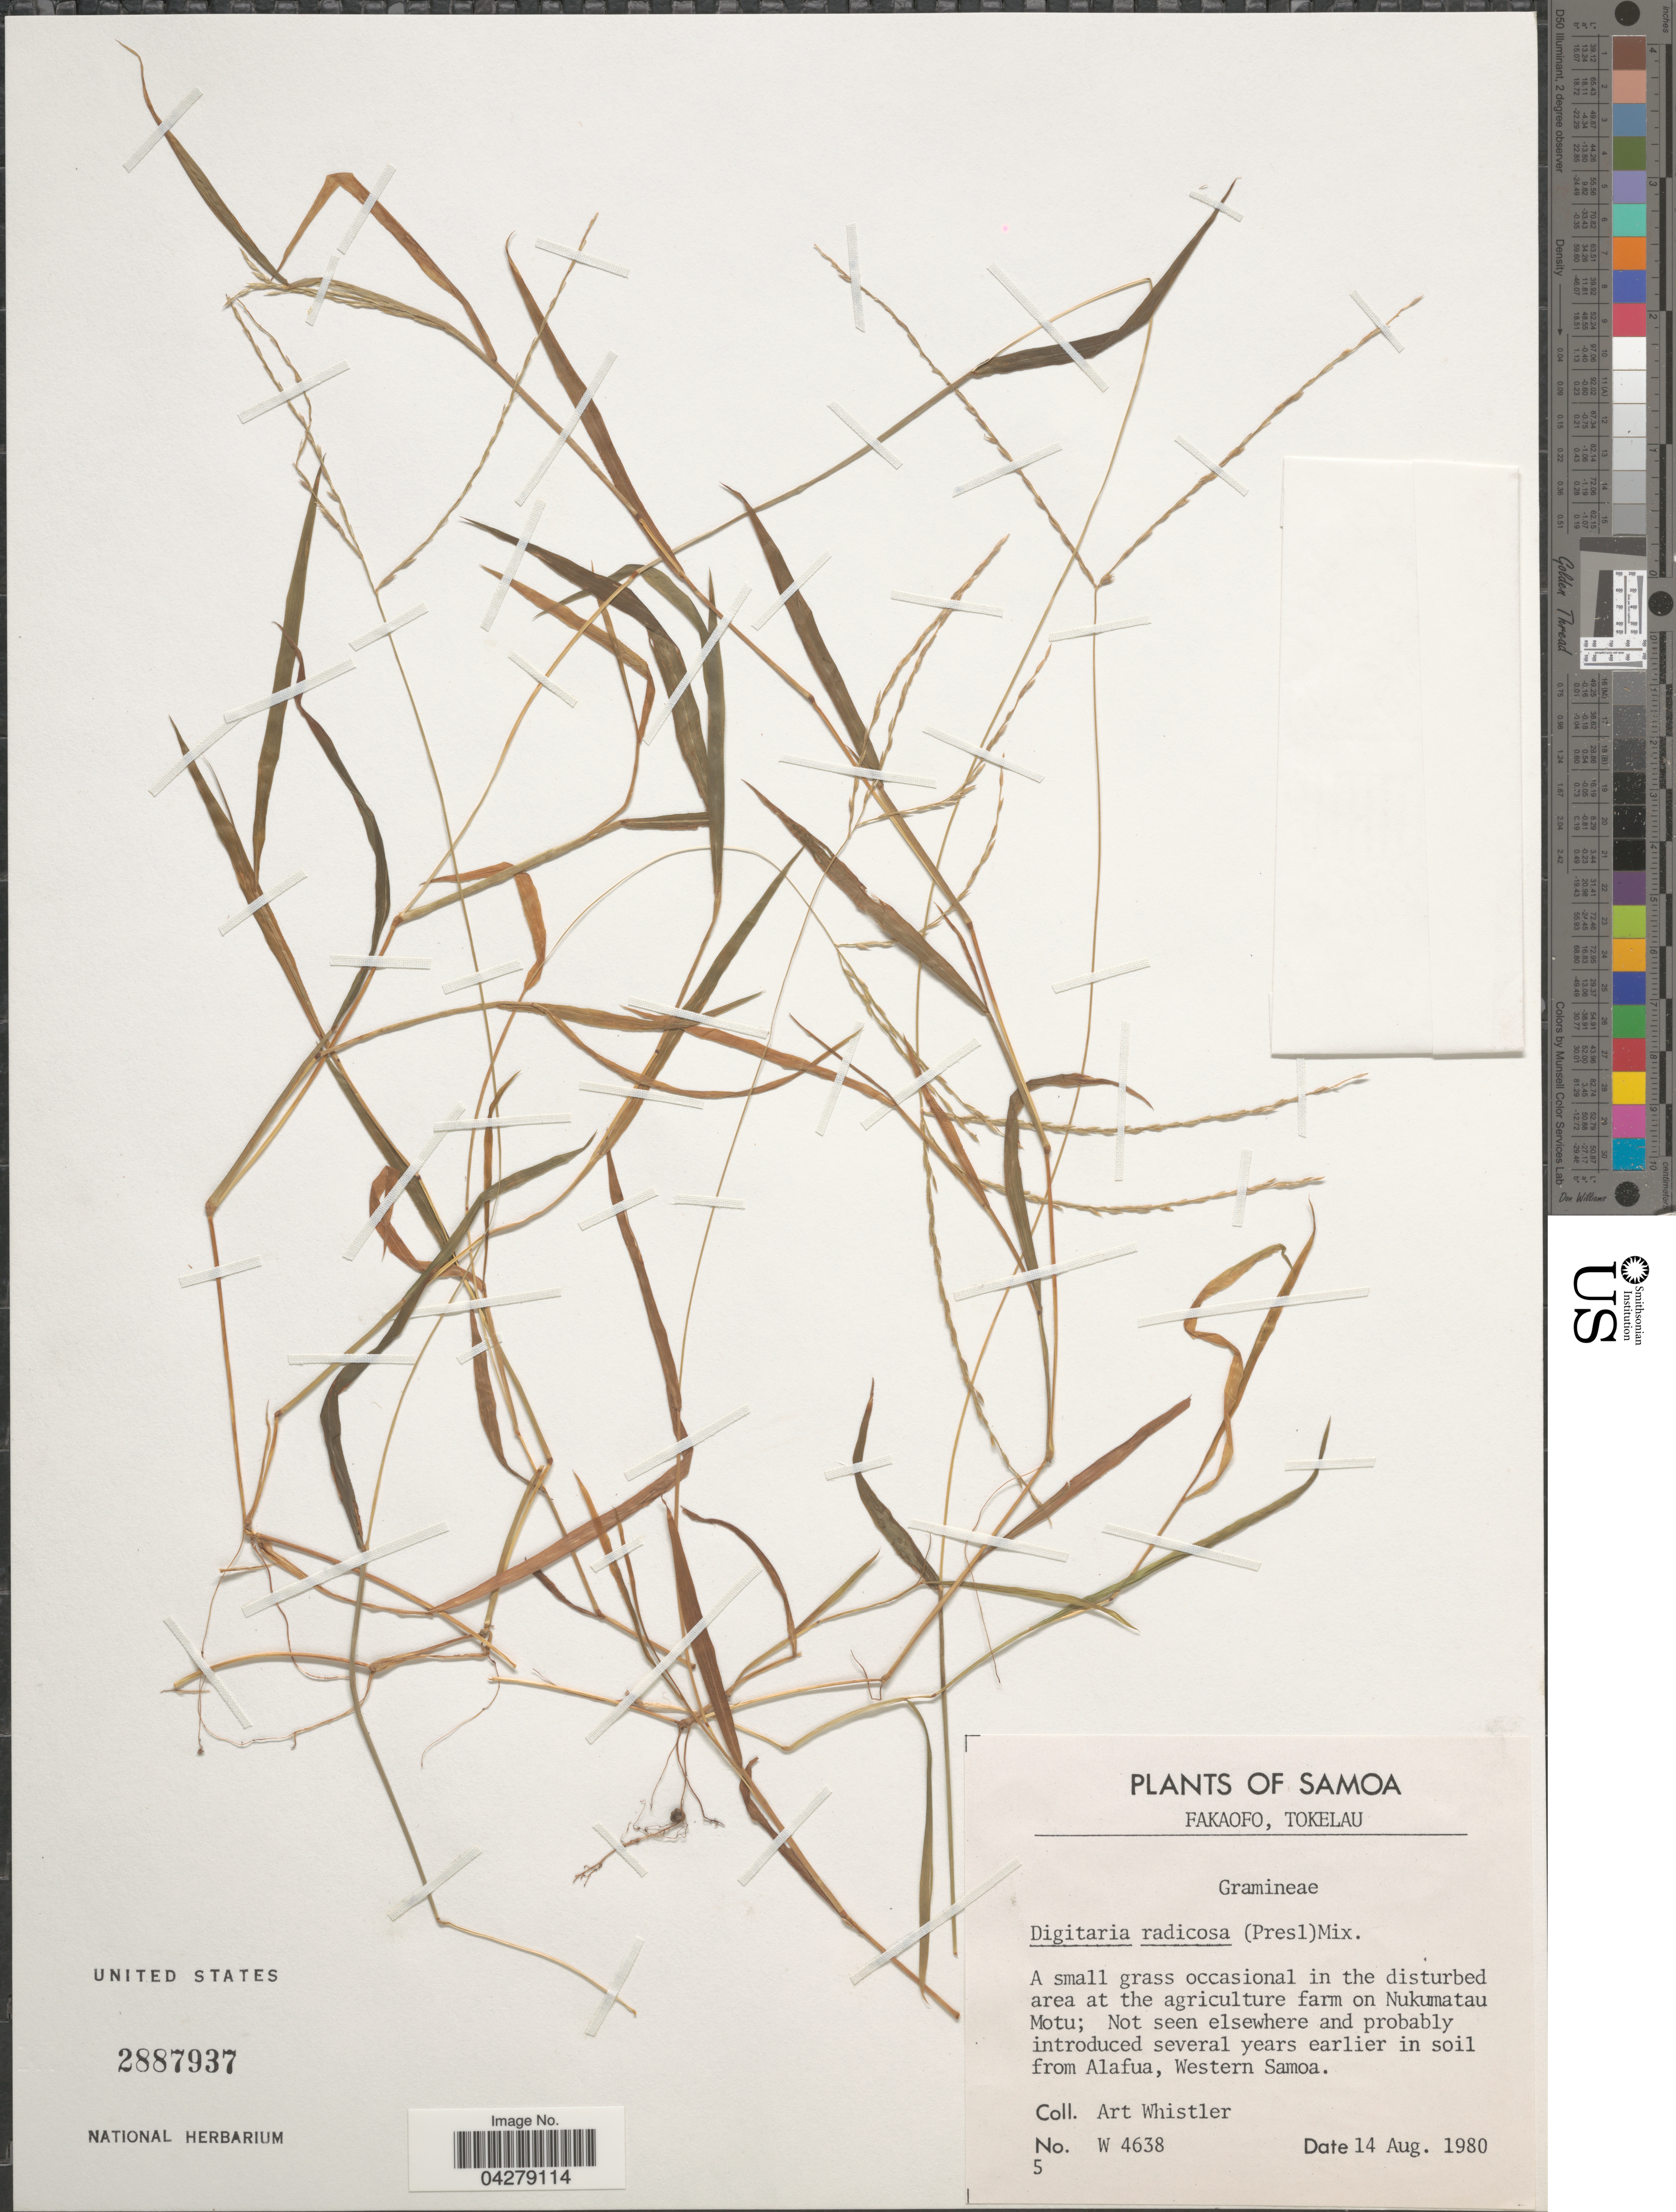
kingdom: Plantae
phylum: Tracheophyta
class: Liliopsida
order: Poales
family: Poaceae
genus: Digitaria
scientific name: Digitaria radicosa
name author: (J. Presl) Miq.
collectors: A. Whistler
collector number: W4638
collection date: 1980-08-14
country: Samoa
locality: Samoa. Fakaofo. A small grass occasional in the disturbed area at the agriculture farm on Nukumatau Motu; Not seen elsewhere and probably introduced several years earlier in soil from Alafua.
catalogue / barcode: US 2887937